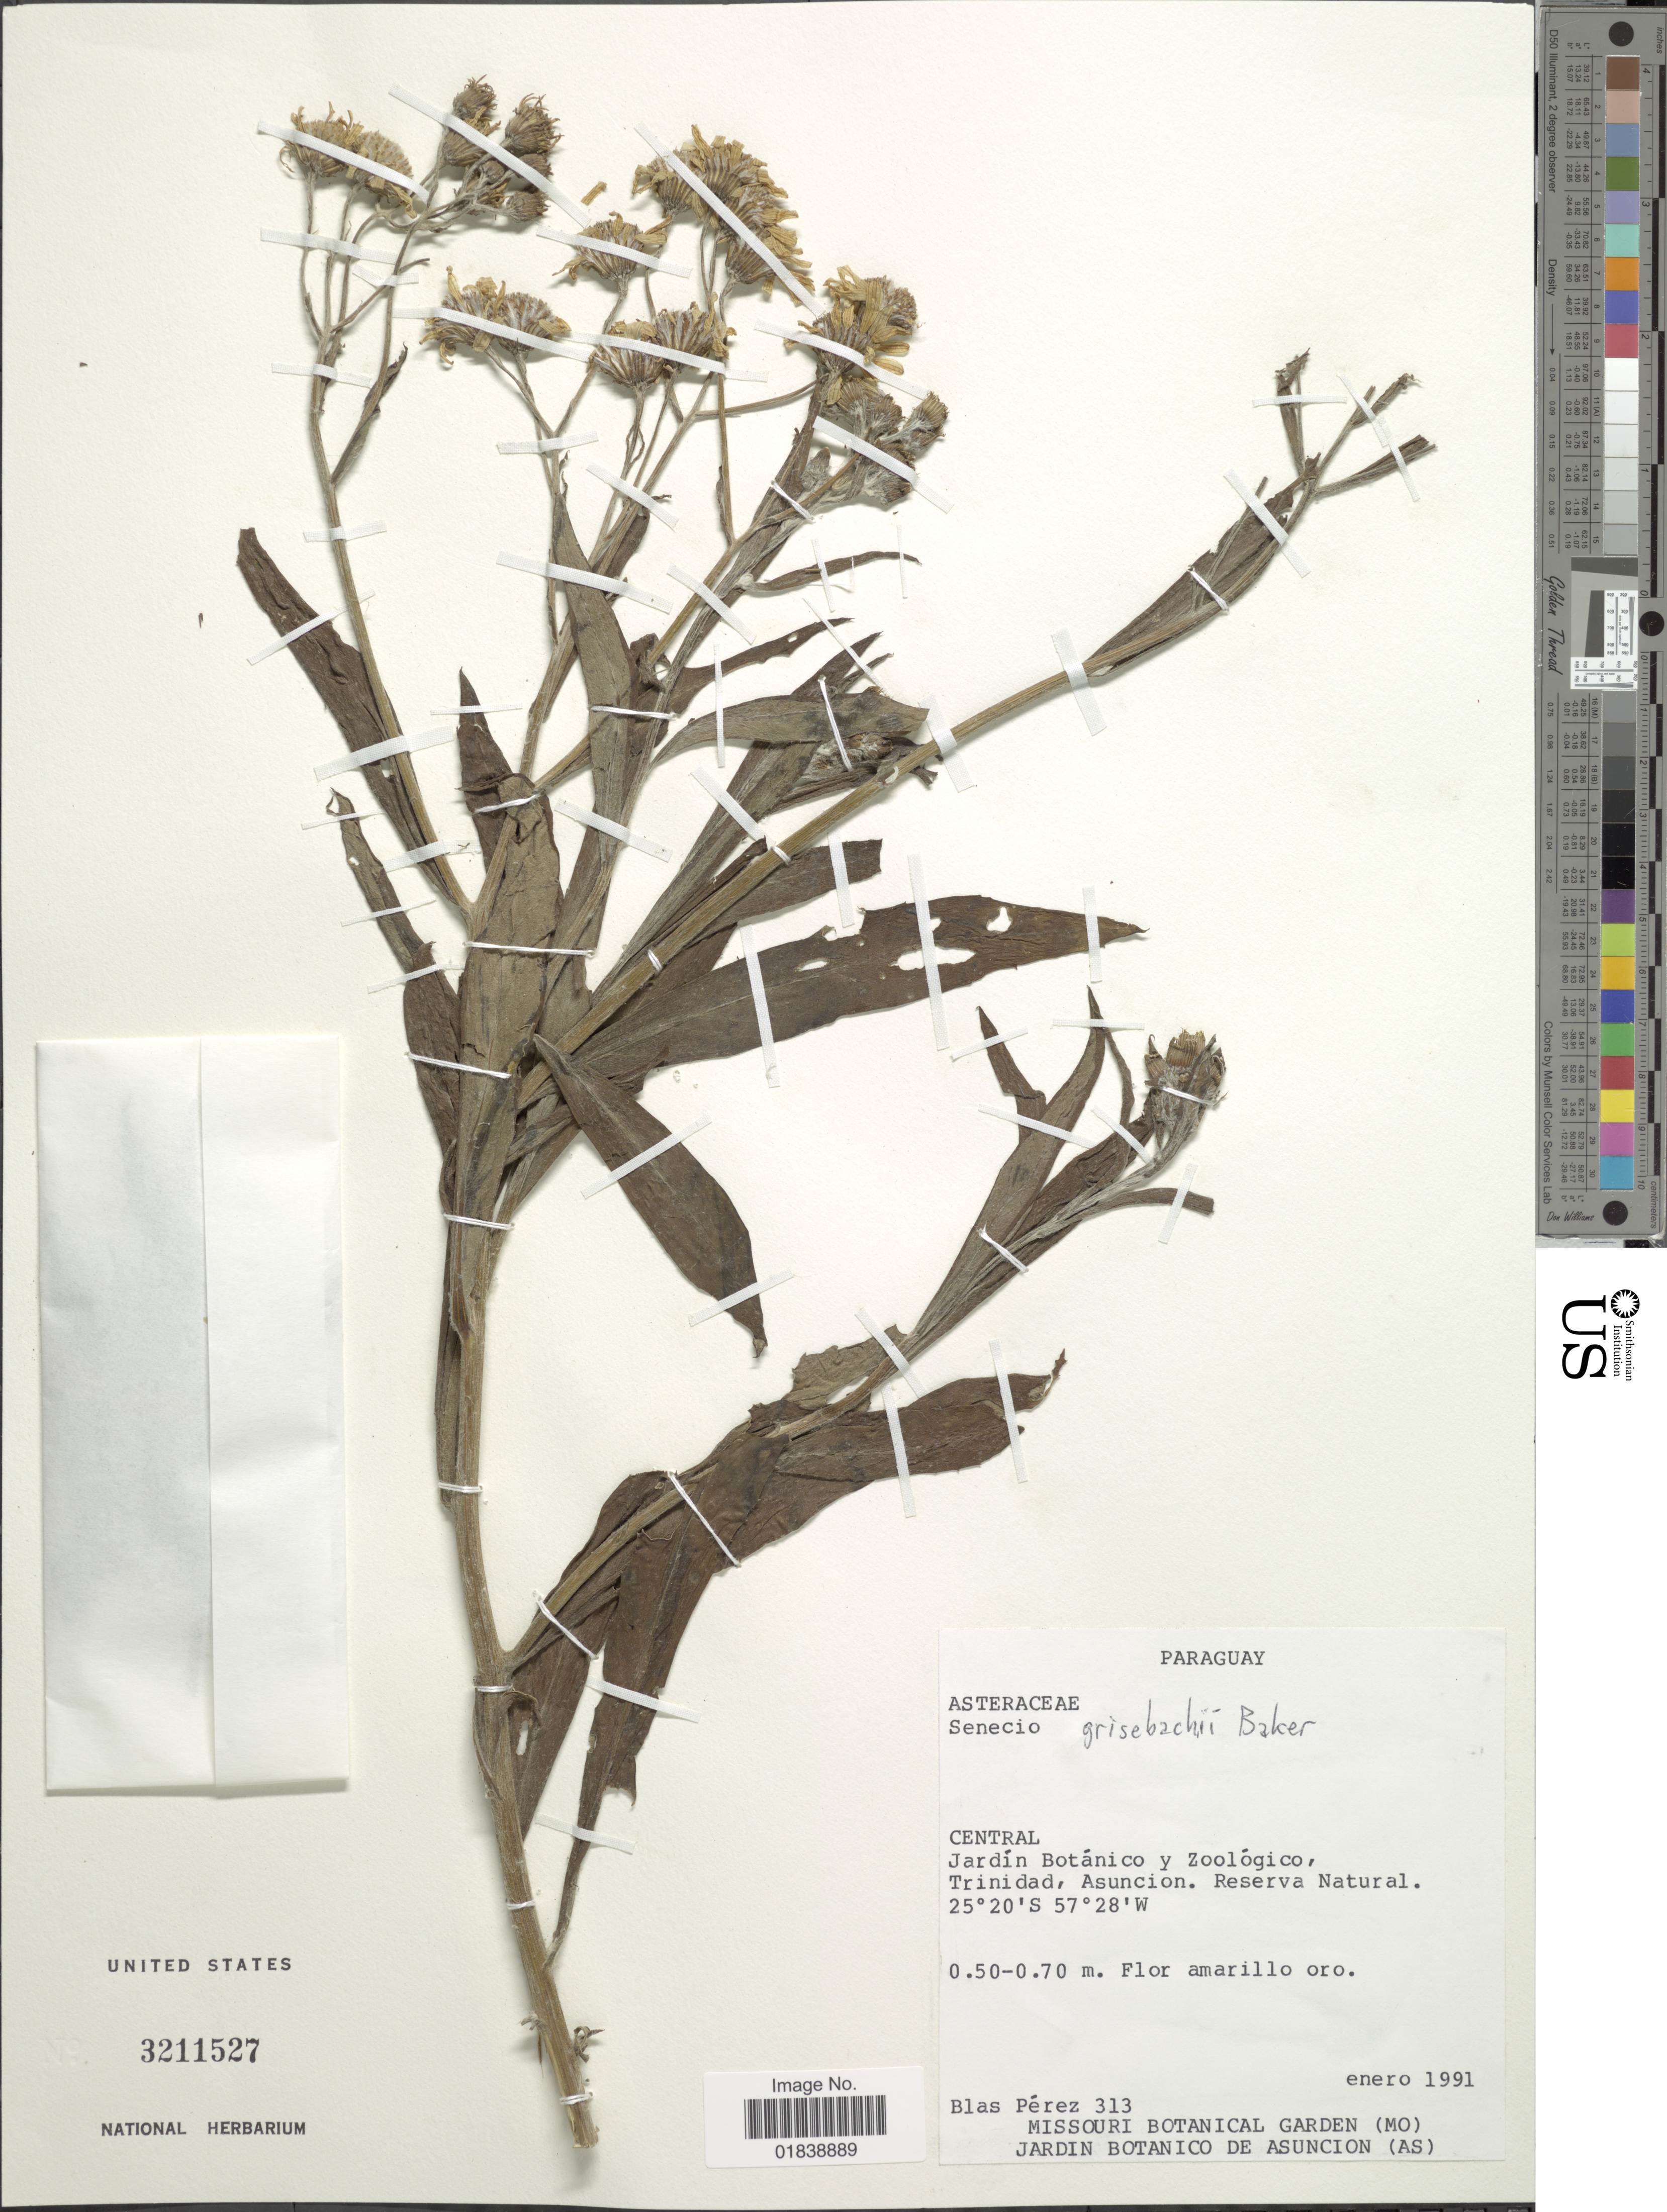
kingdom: Plantae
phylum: Tracheophyta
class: Magnoliopsida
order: Asterales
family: Asteraceae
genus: Senecio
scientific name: Senecio grisebachii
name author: Baker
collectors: B. Pérez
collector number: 313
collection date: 1991-01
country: Paraguay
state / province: Central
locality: Jardin Botanico y Zoologico, Trinidad, Asuncion, Reserva Natural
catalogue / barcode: US 3211527